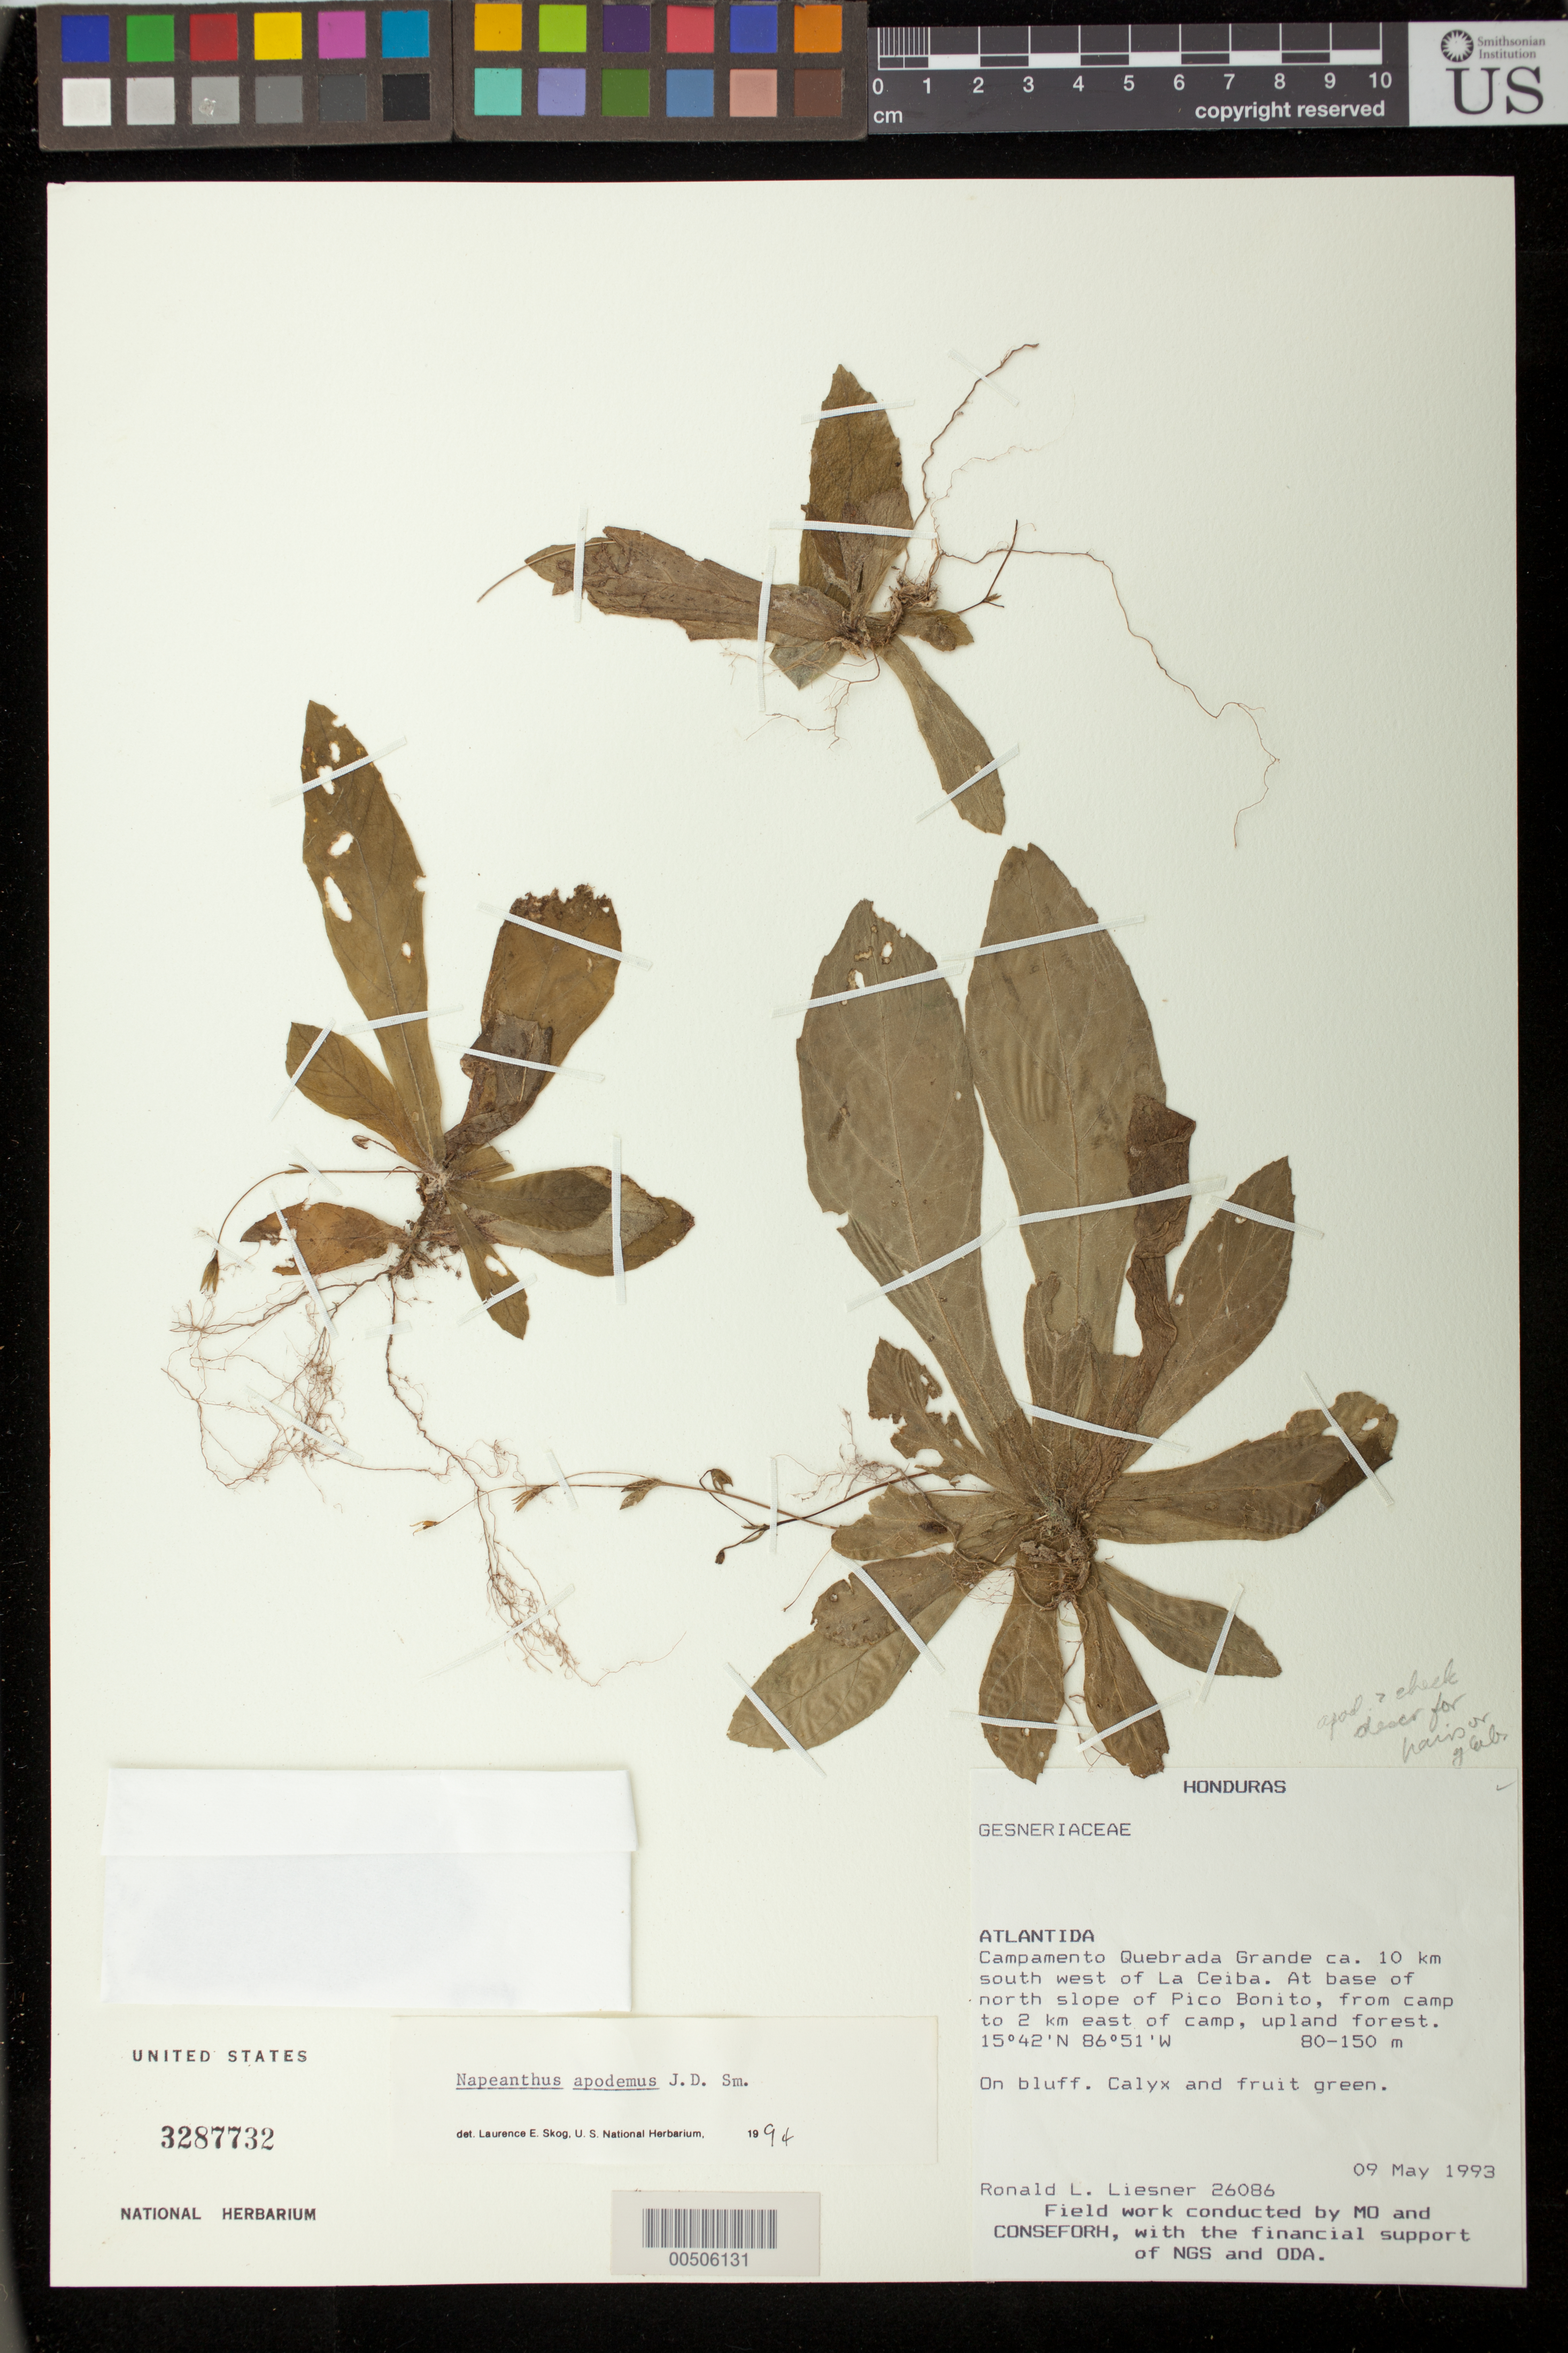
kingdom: Plantae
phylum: Tracheophyta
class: Magnoliopsida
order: Lamiales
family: Gesneriaceae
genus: Napeanthus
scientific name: Napeanthus apodemus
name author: Donn. Sm.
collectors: R. L. Liesner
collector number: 26086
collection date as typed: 09 May 1993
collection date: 1993-05-09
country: Honduras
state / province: Atlántida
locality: SW of La Ceiba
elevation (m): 80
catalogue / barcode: US 3287732